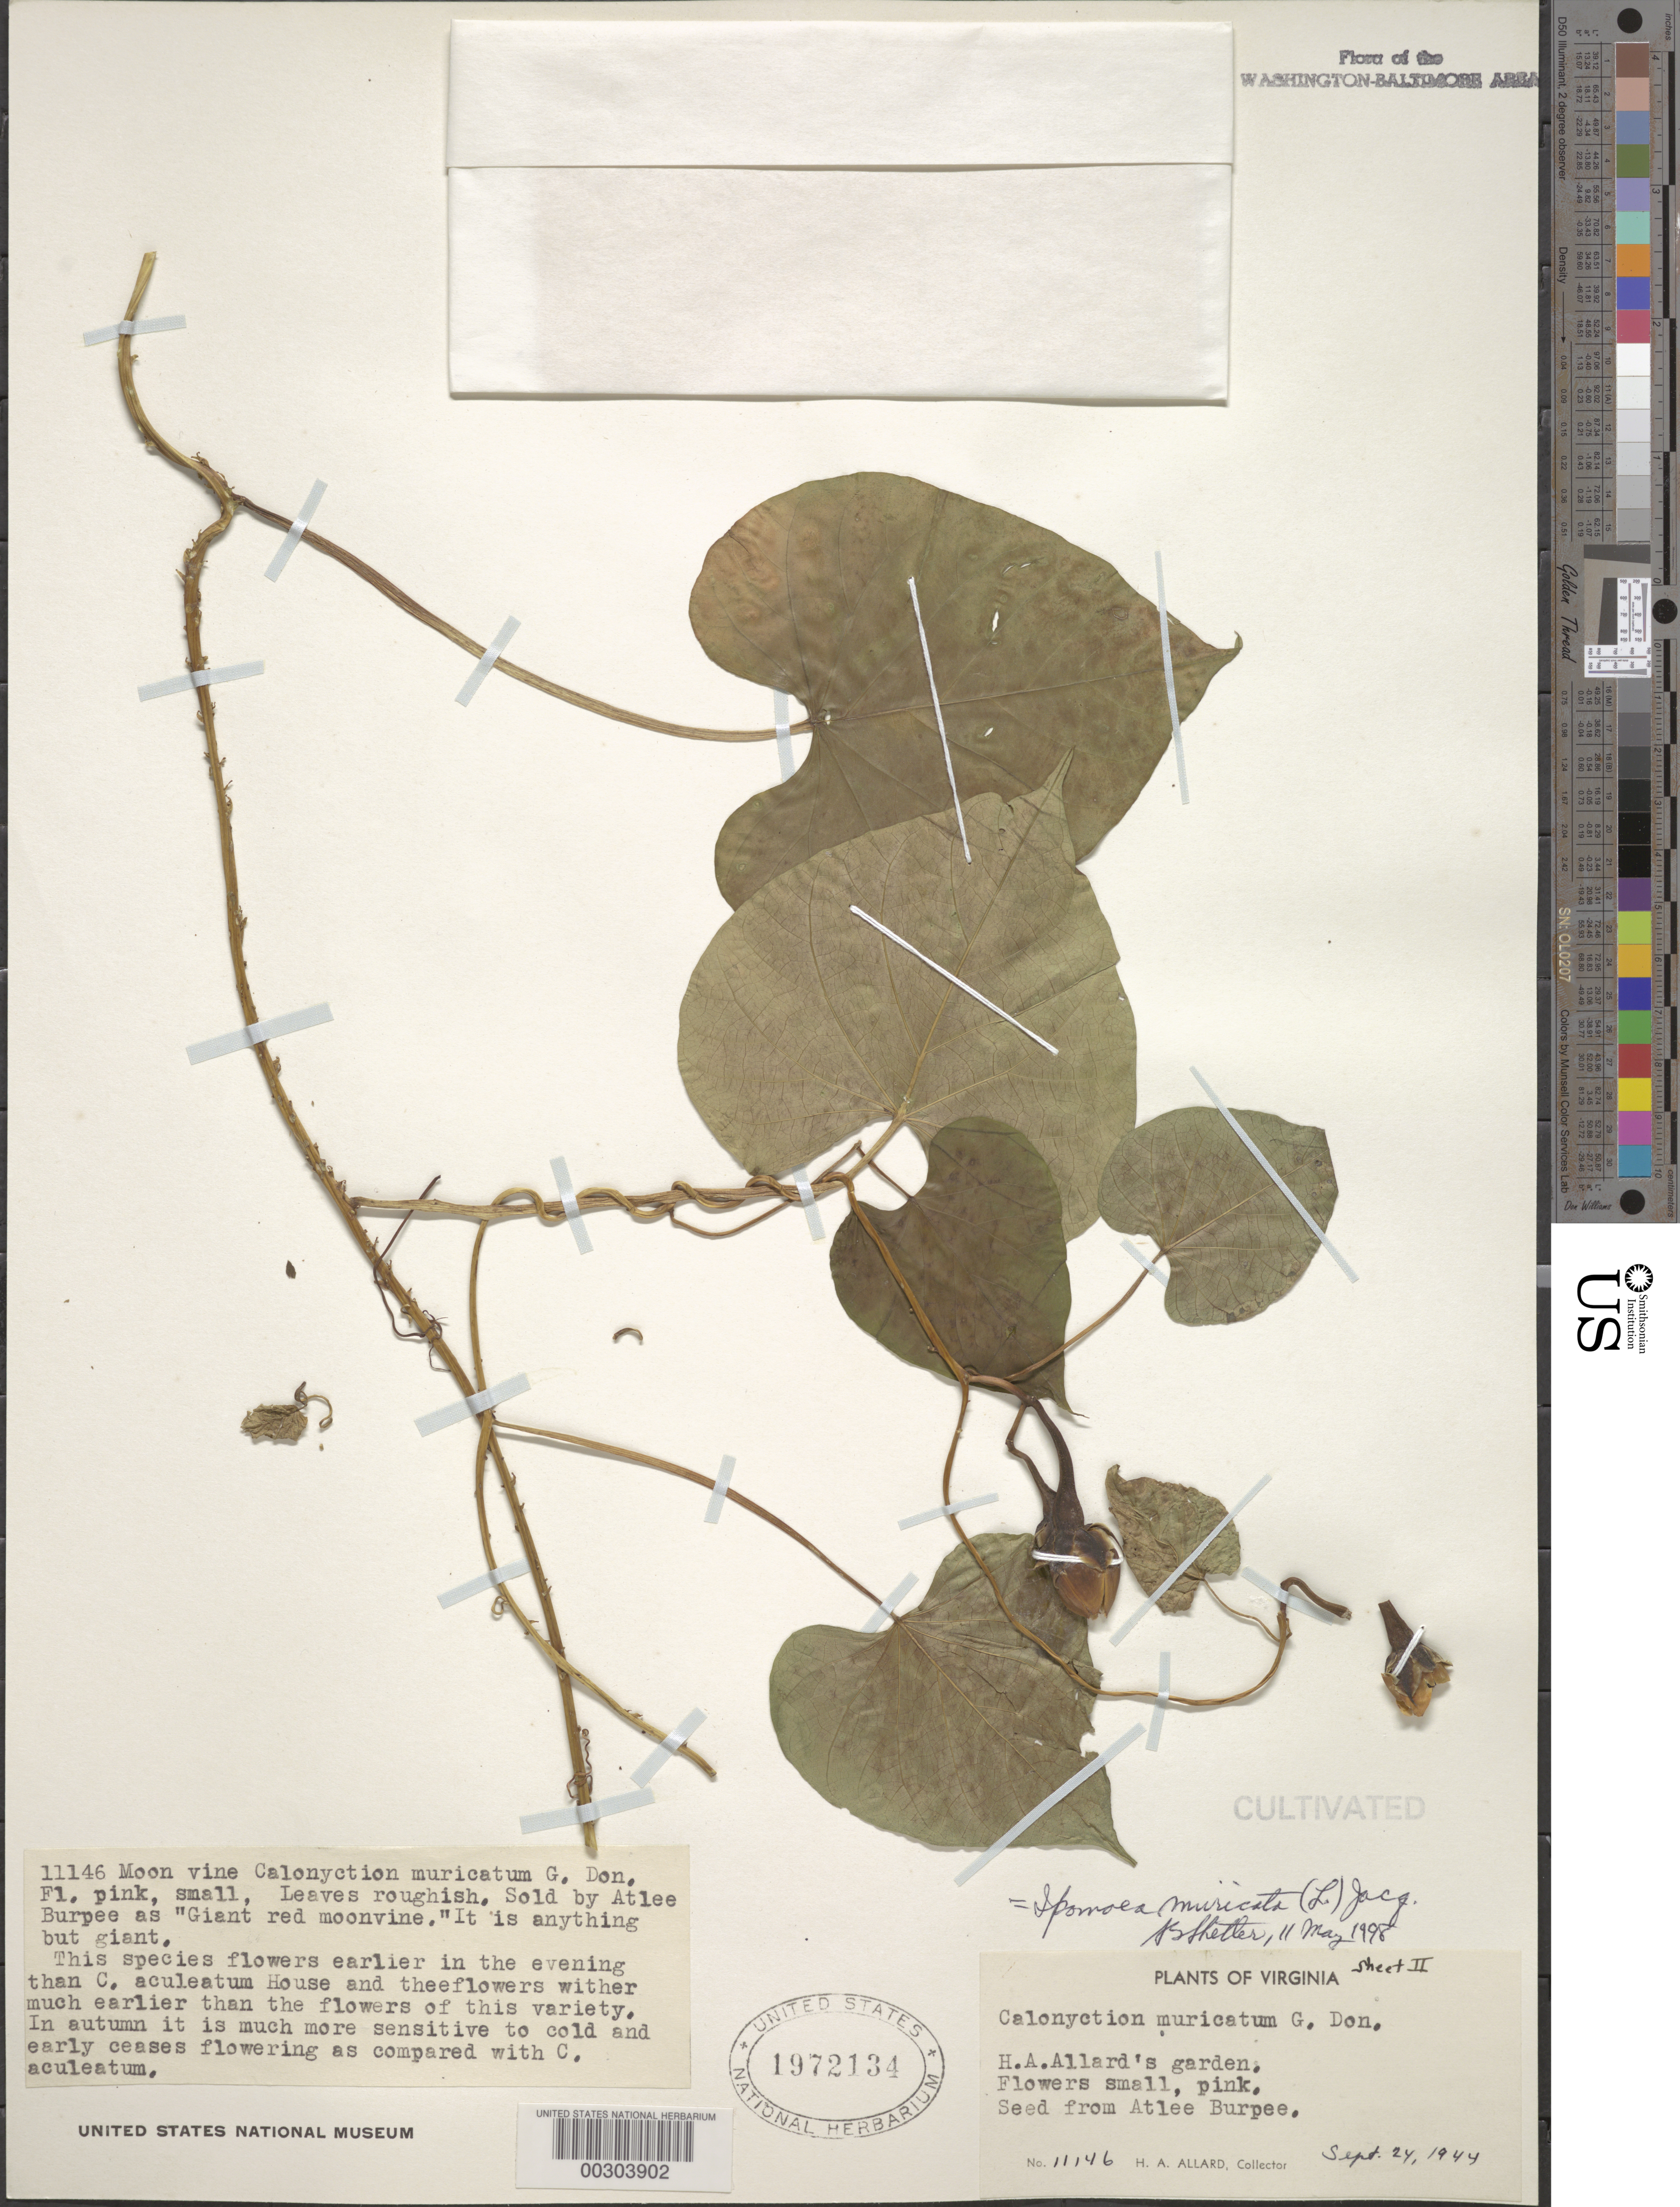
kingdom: Plantae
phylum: Tracheophyta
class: Magnoliopsida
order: Solanales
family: Convolvulaceae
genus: Ipomoea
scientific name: Ipomoea muricata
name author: (L.) Jacq.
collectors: H. A. Allard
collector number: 11146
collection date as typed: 24 Sep 1944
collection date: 1944-09-24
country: United States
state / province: Virginia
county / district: Arlington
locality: Arlington, 3000 7th St N, H.A. Allard's garden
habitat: Garden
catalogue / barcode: US 1972134